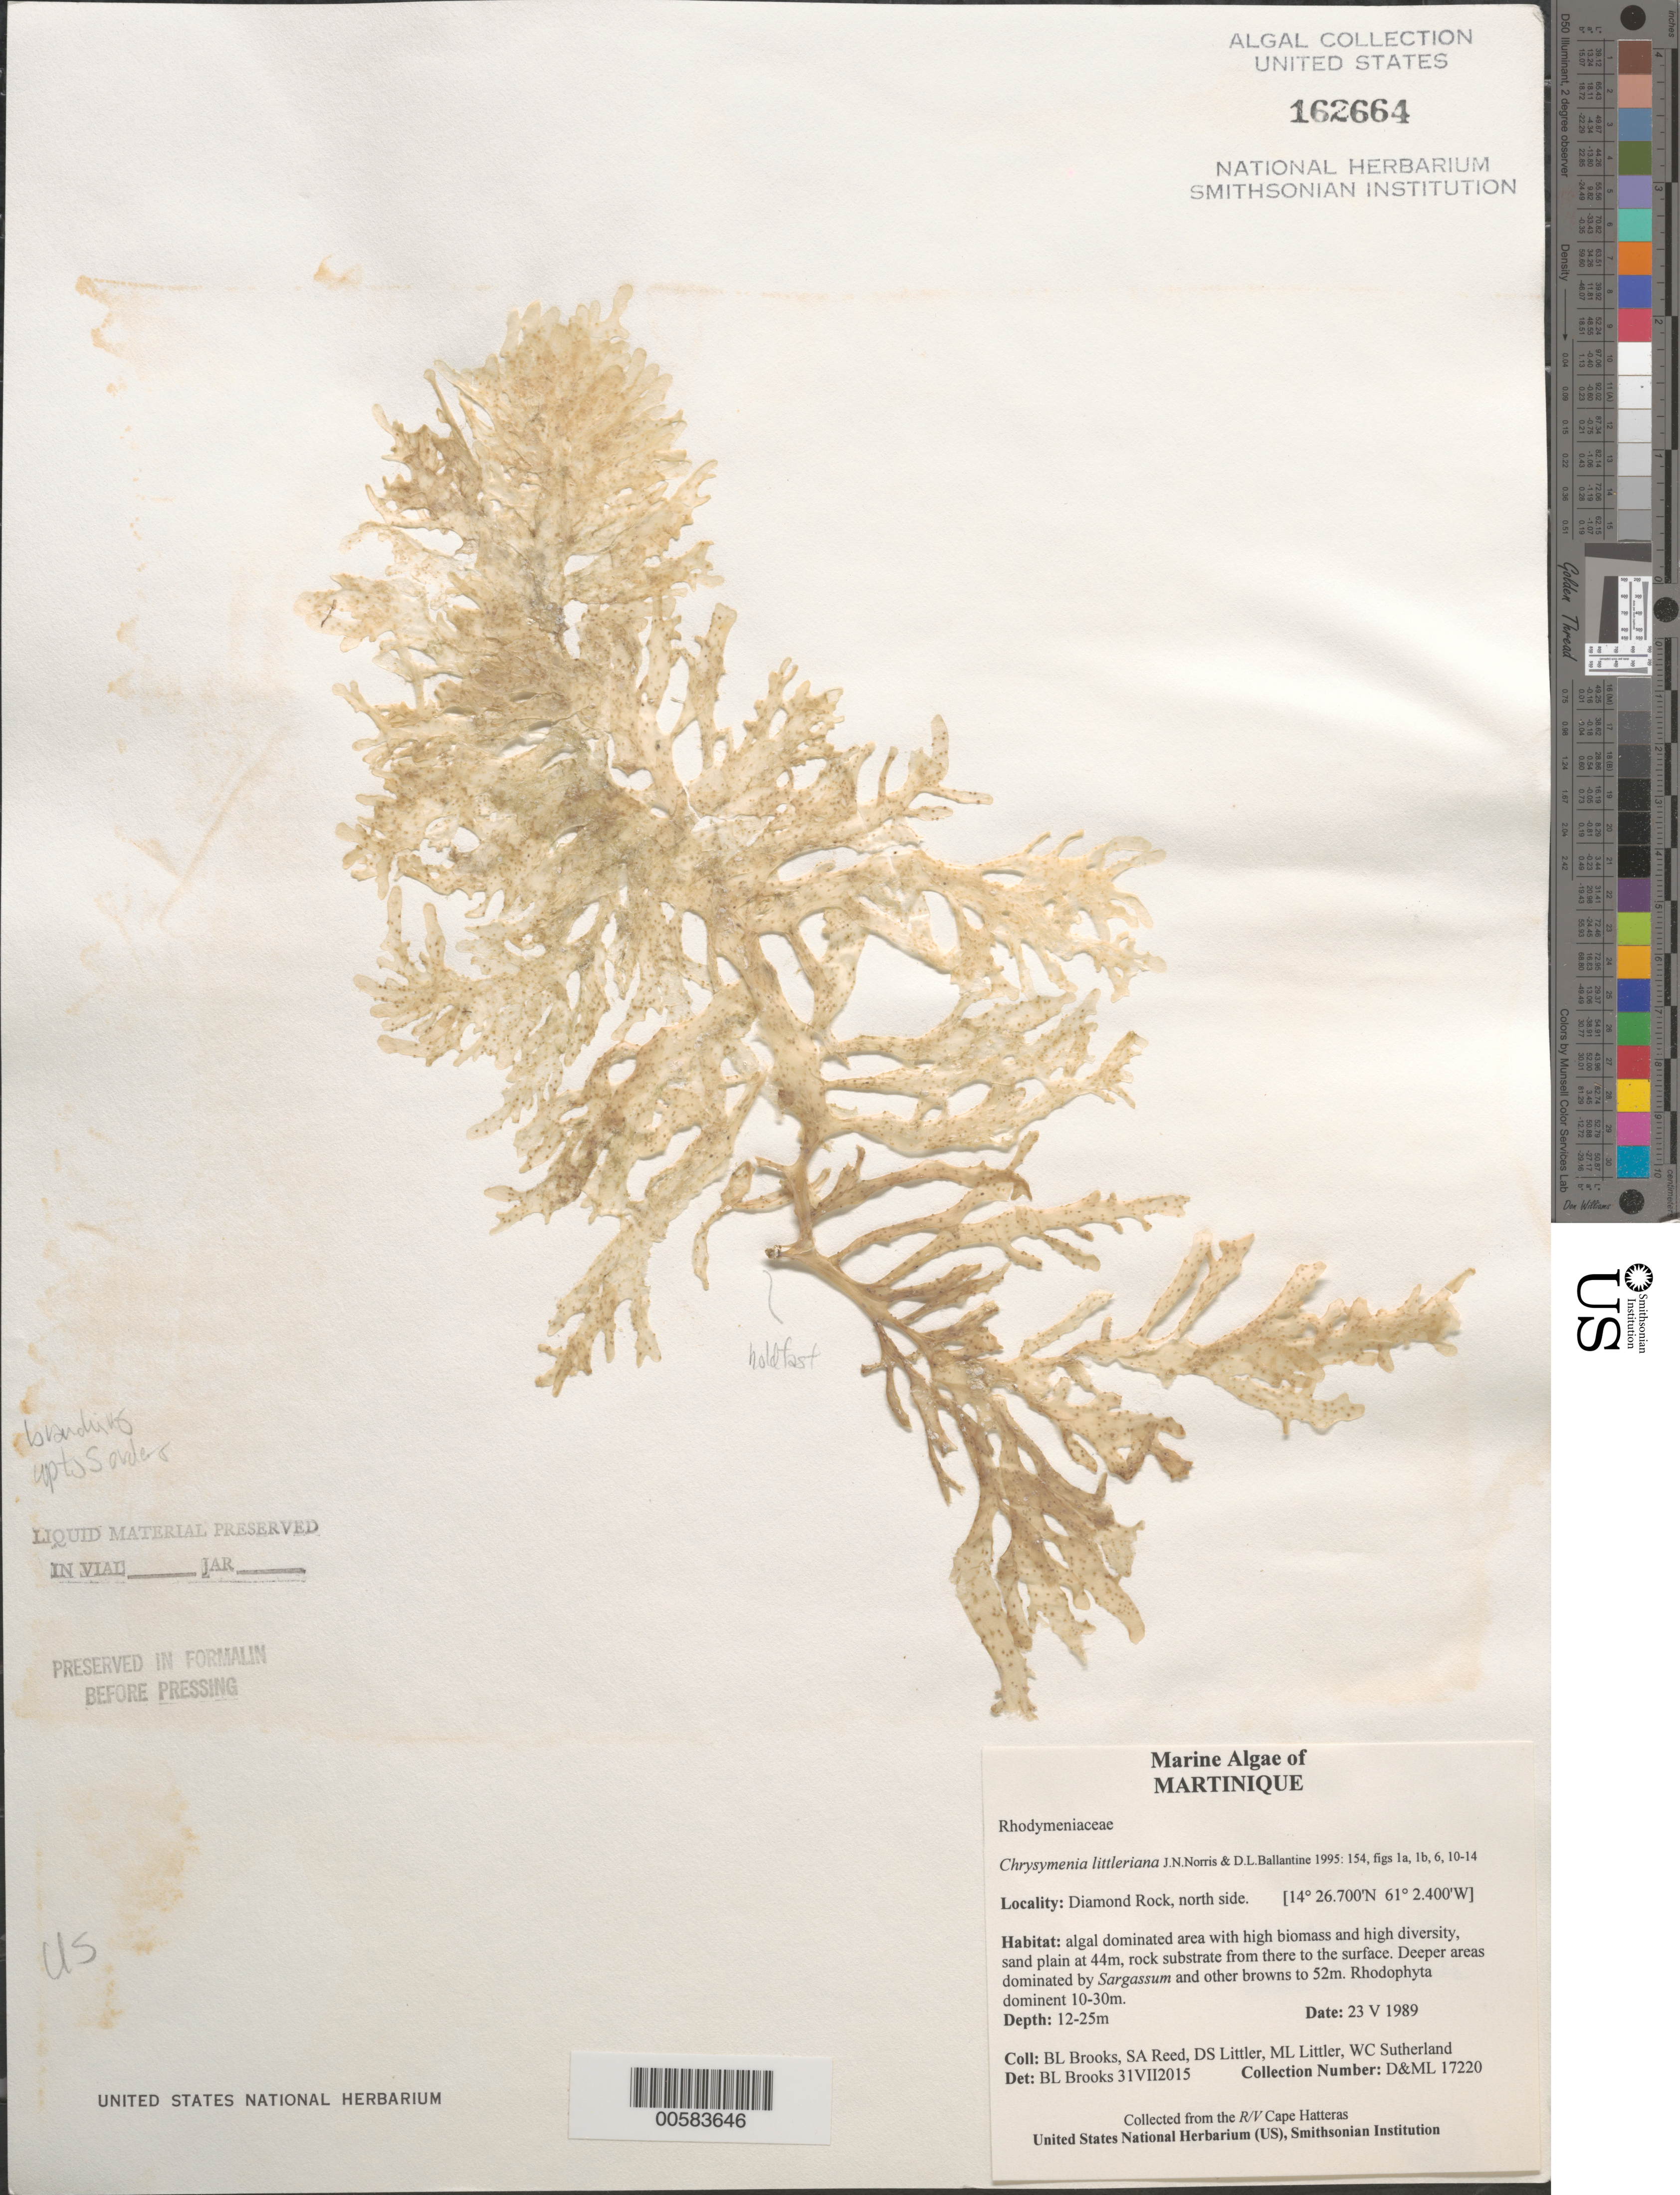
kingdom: Plantae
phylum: Rhodophyta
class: Florideophyceae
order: Rhodymeniales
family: Rhodymeniaceae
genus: Chrysymenia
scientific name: Chrysymenia littleriana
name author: J.N. Norris & D.L. Ballant.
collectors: B. Brooks, S. Reed, D. S. Littler, M. Littler & W. Sutherland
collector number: D&ML17220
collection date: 1989-05-23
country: Martinique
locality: Diamond Rock, north side.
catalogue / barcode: US 162664